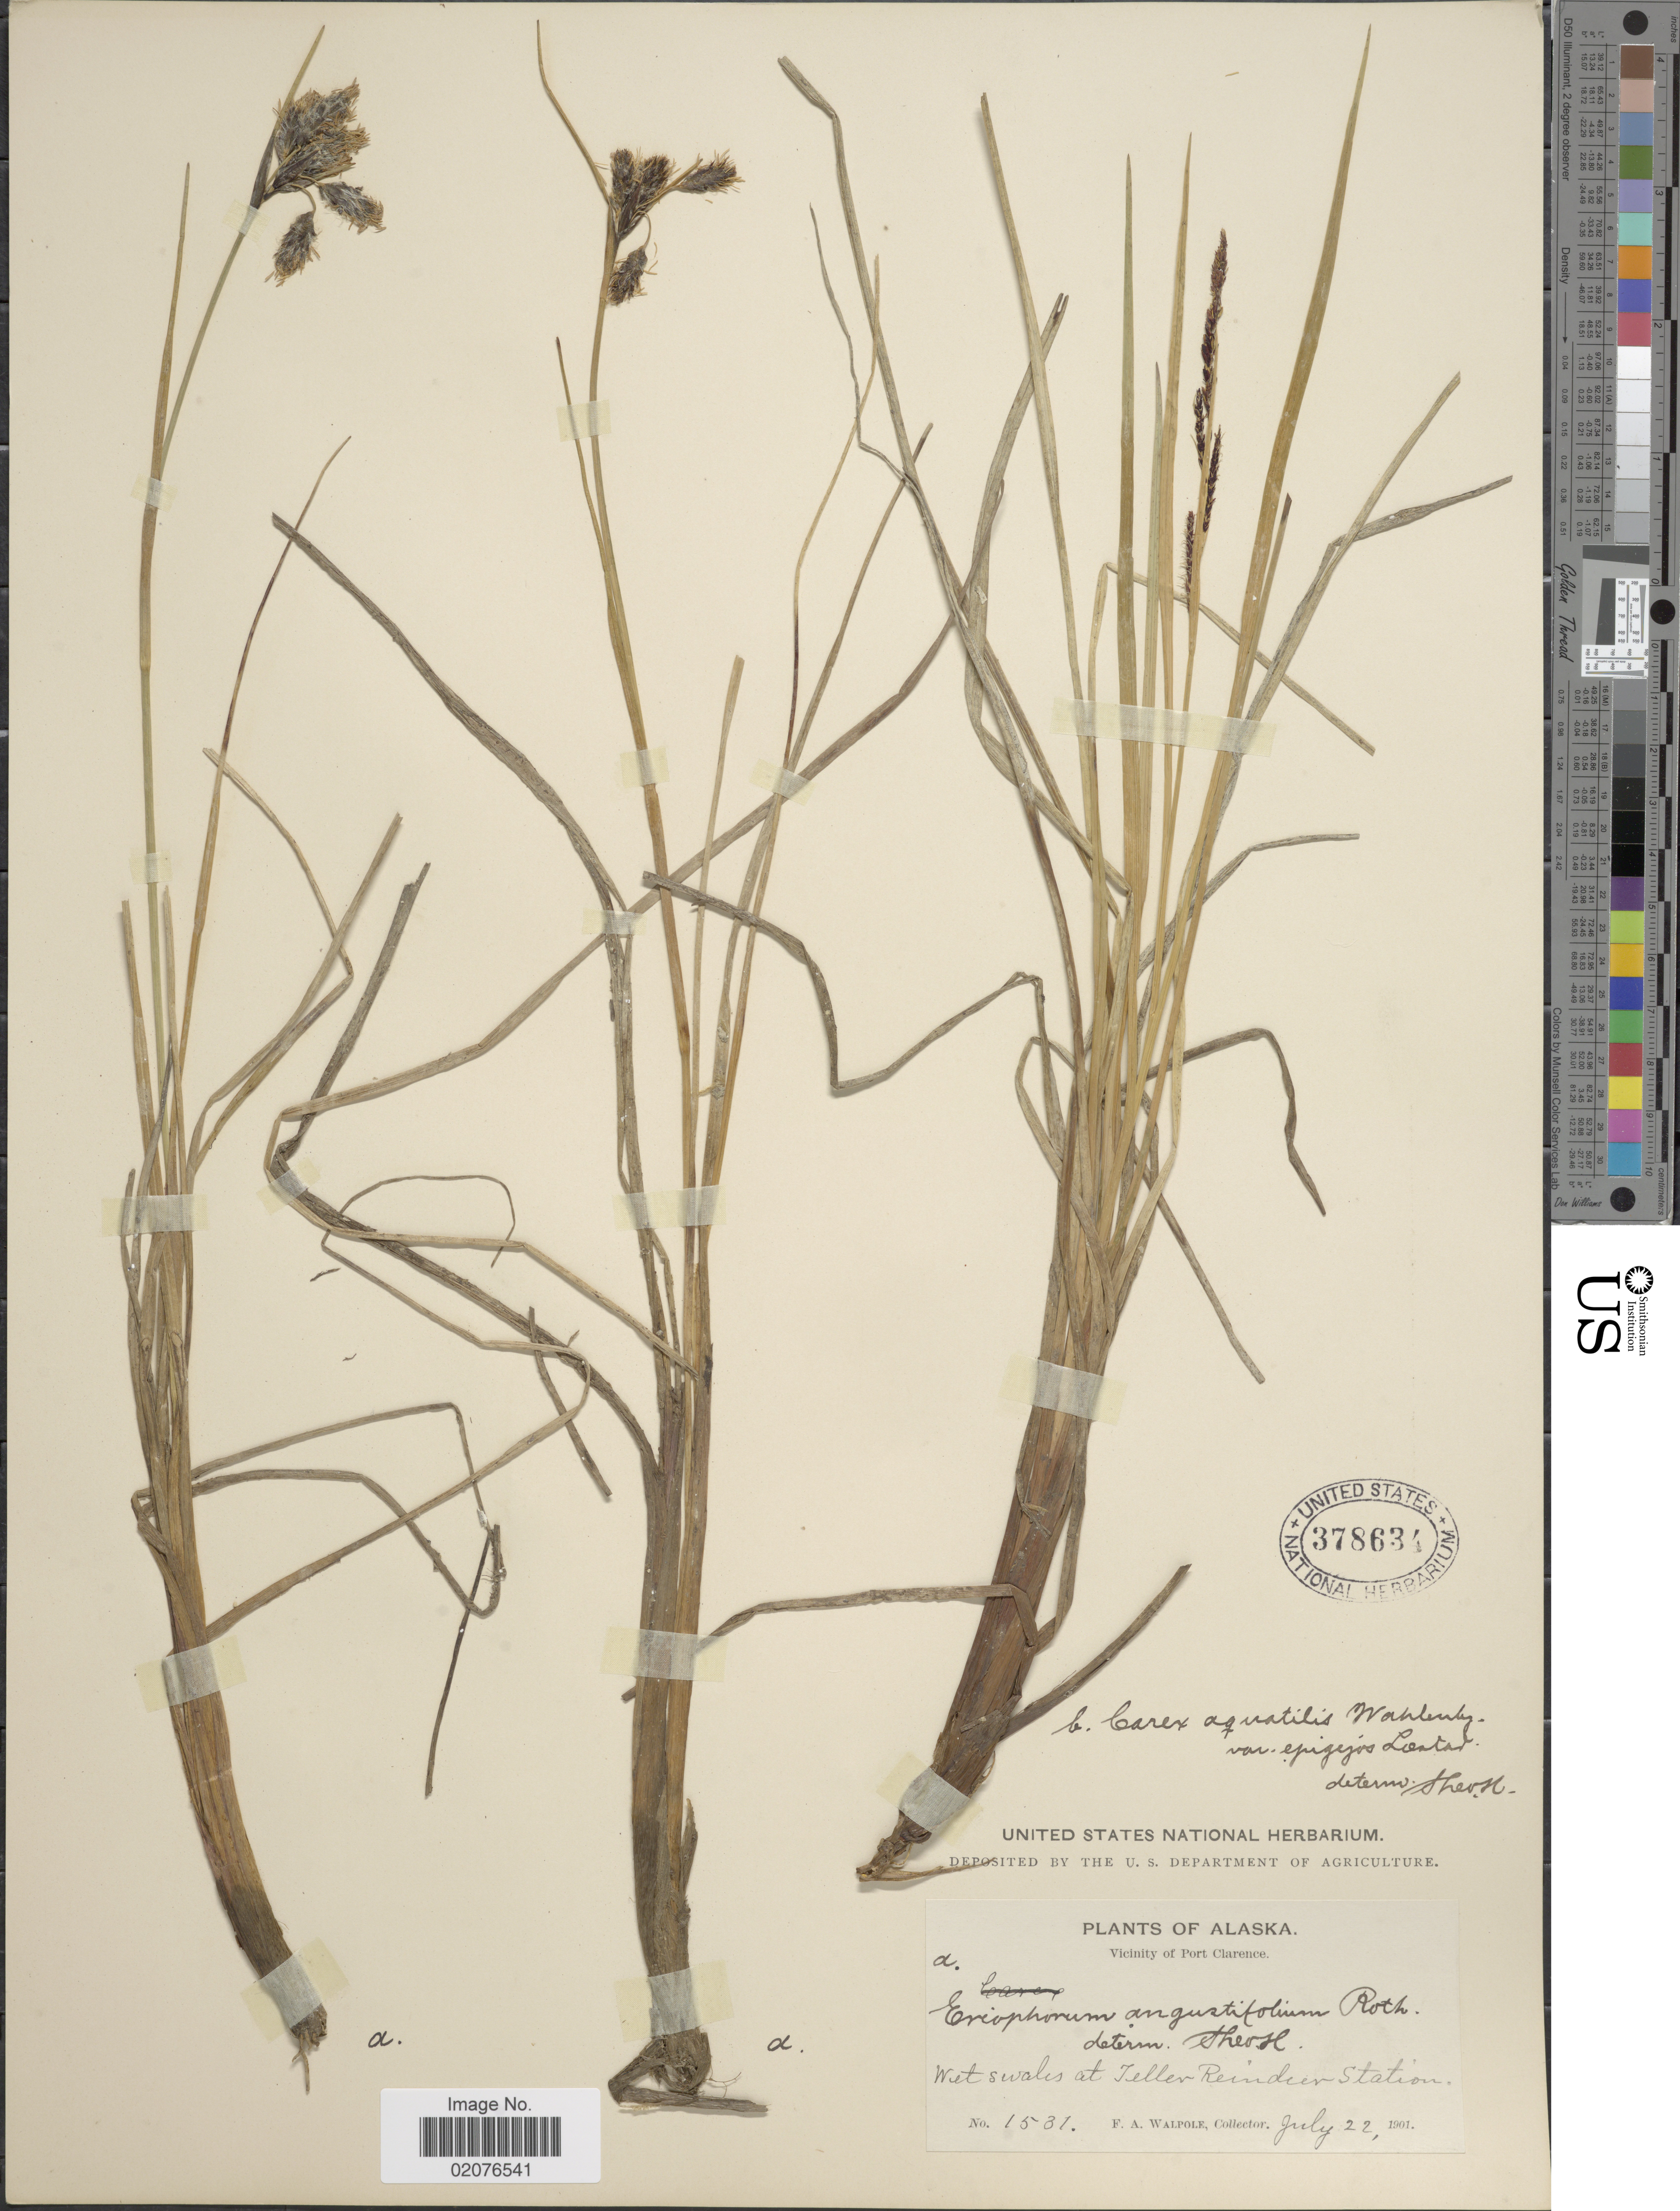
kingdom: Plantae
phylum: Tracheophyta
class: Liliopsida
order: Poales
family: Cyperaceae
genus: Eriophorum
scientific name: Eriophorum angustifolium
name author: Honck.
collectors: F. Walpole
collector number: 1531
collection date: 1901-07-22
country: United States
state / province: Alaska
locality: Vicinity of Port Clarence, Wet swales at Teller Reinder Station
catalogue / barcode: US 378634